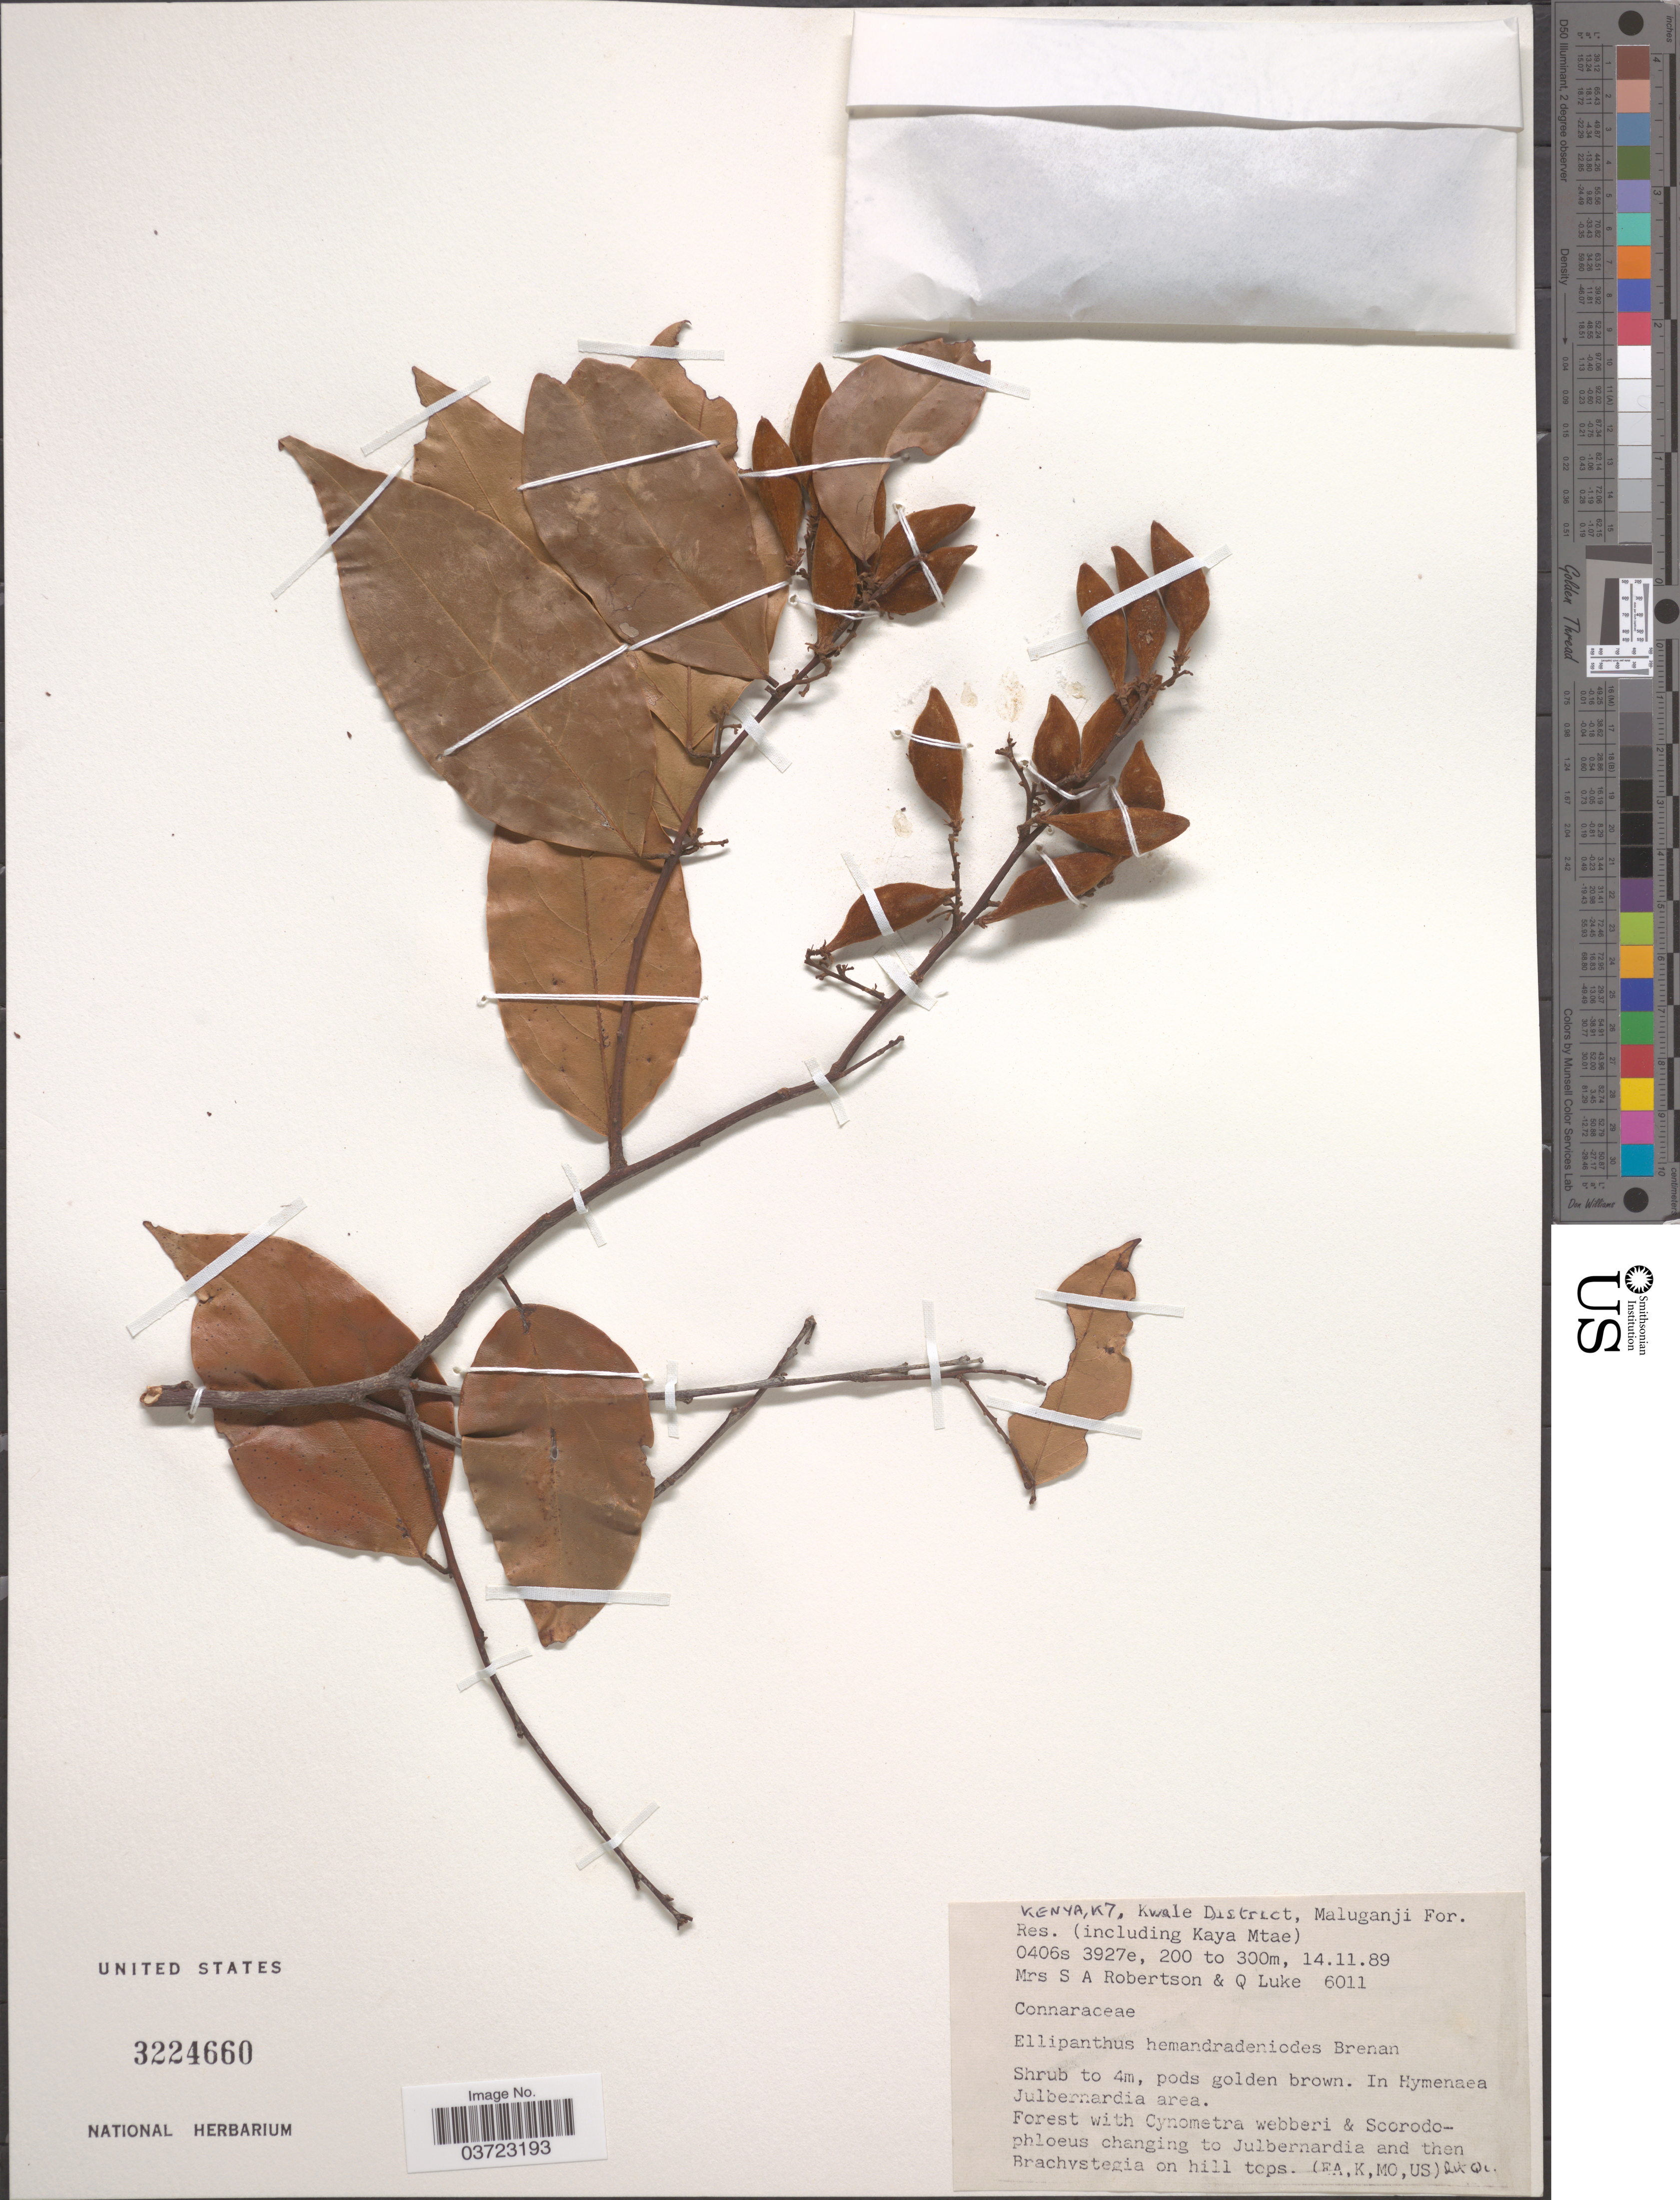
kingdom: Plantae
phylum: Tracheophyta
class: Magnoliopsida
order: Oxalidales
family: Connaraceae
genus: Ellipanthus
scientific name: Ellipanthus hemandradenioides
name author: Brenan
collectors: S. Robertson & Q. Luke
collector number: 6011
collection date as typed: Transcribed d/m/y: 14/11/89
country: Kenya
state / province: Kwale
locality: K7, Kwale District, Maluganji For. Res. (including Kaya Mtae).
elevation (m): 200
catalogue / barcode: US 3224660